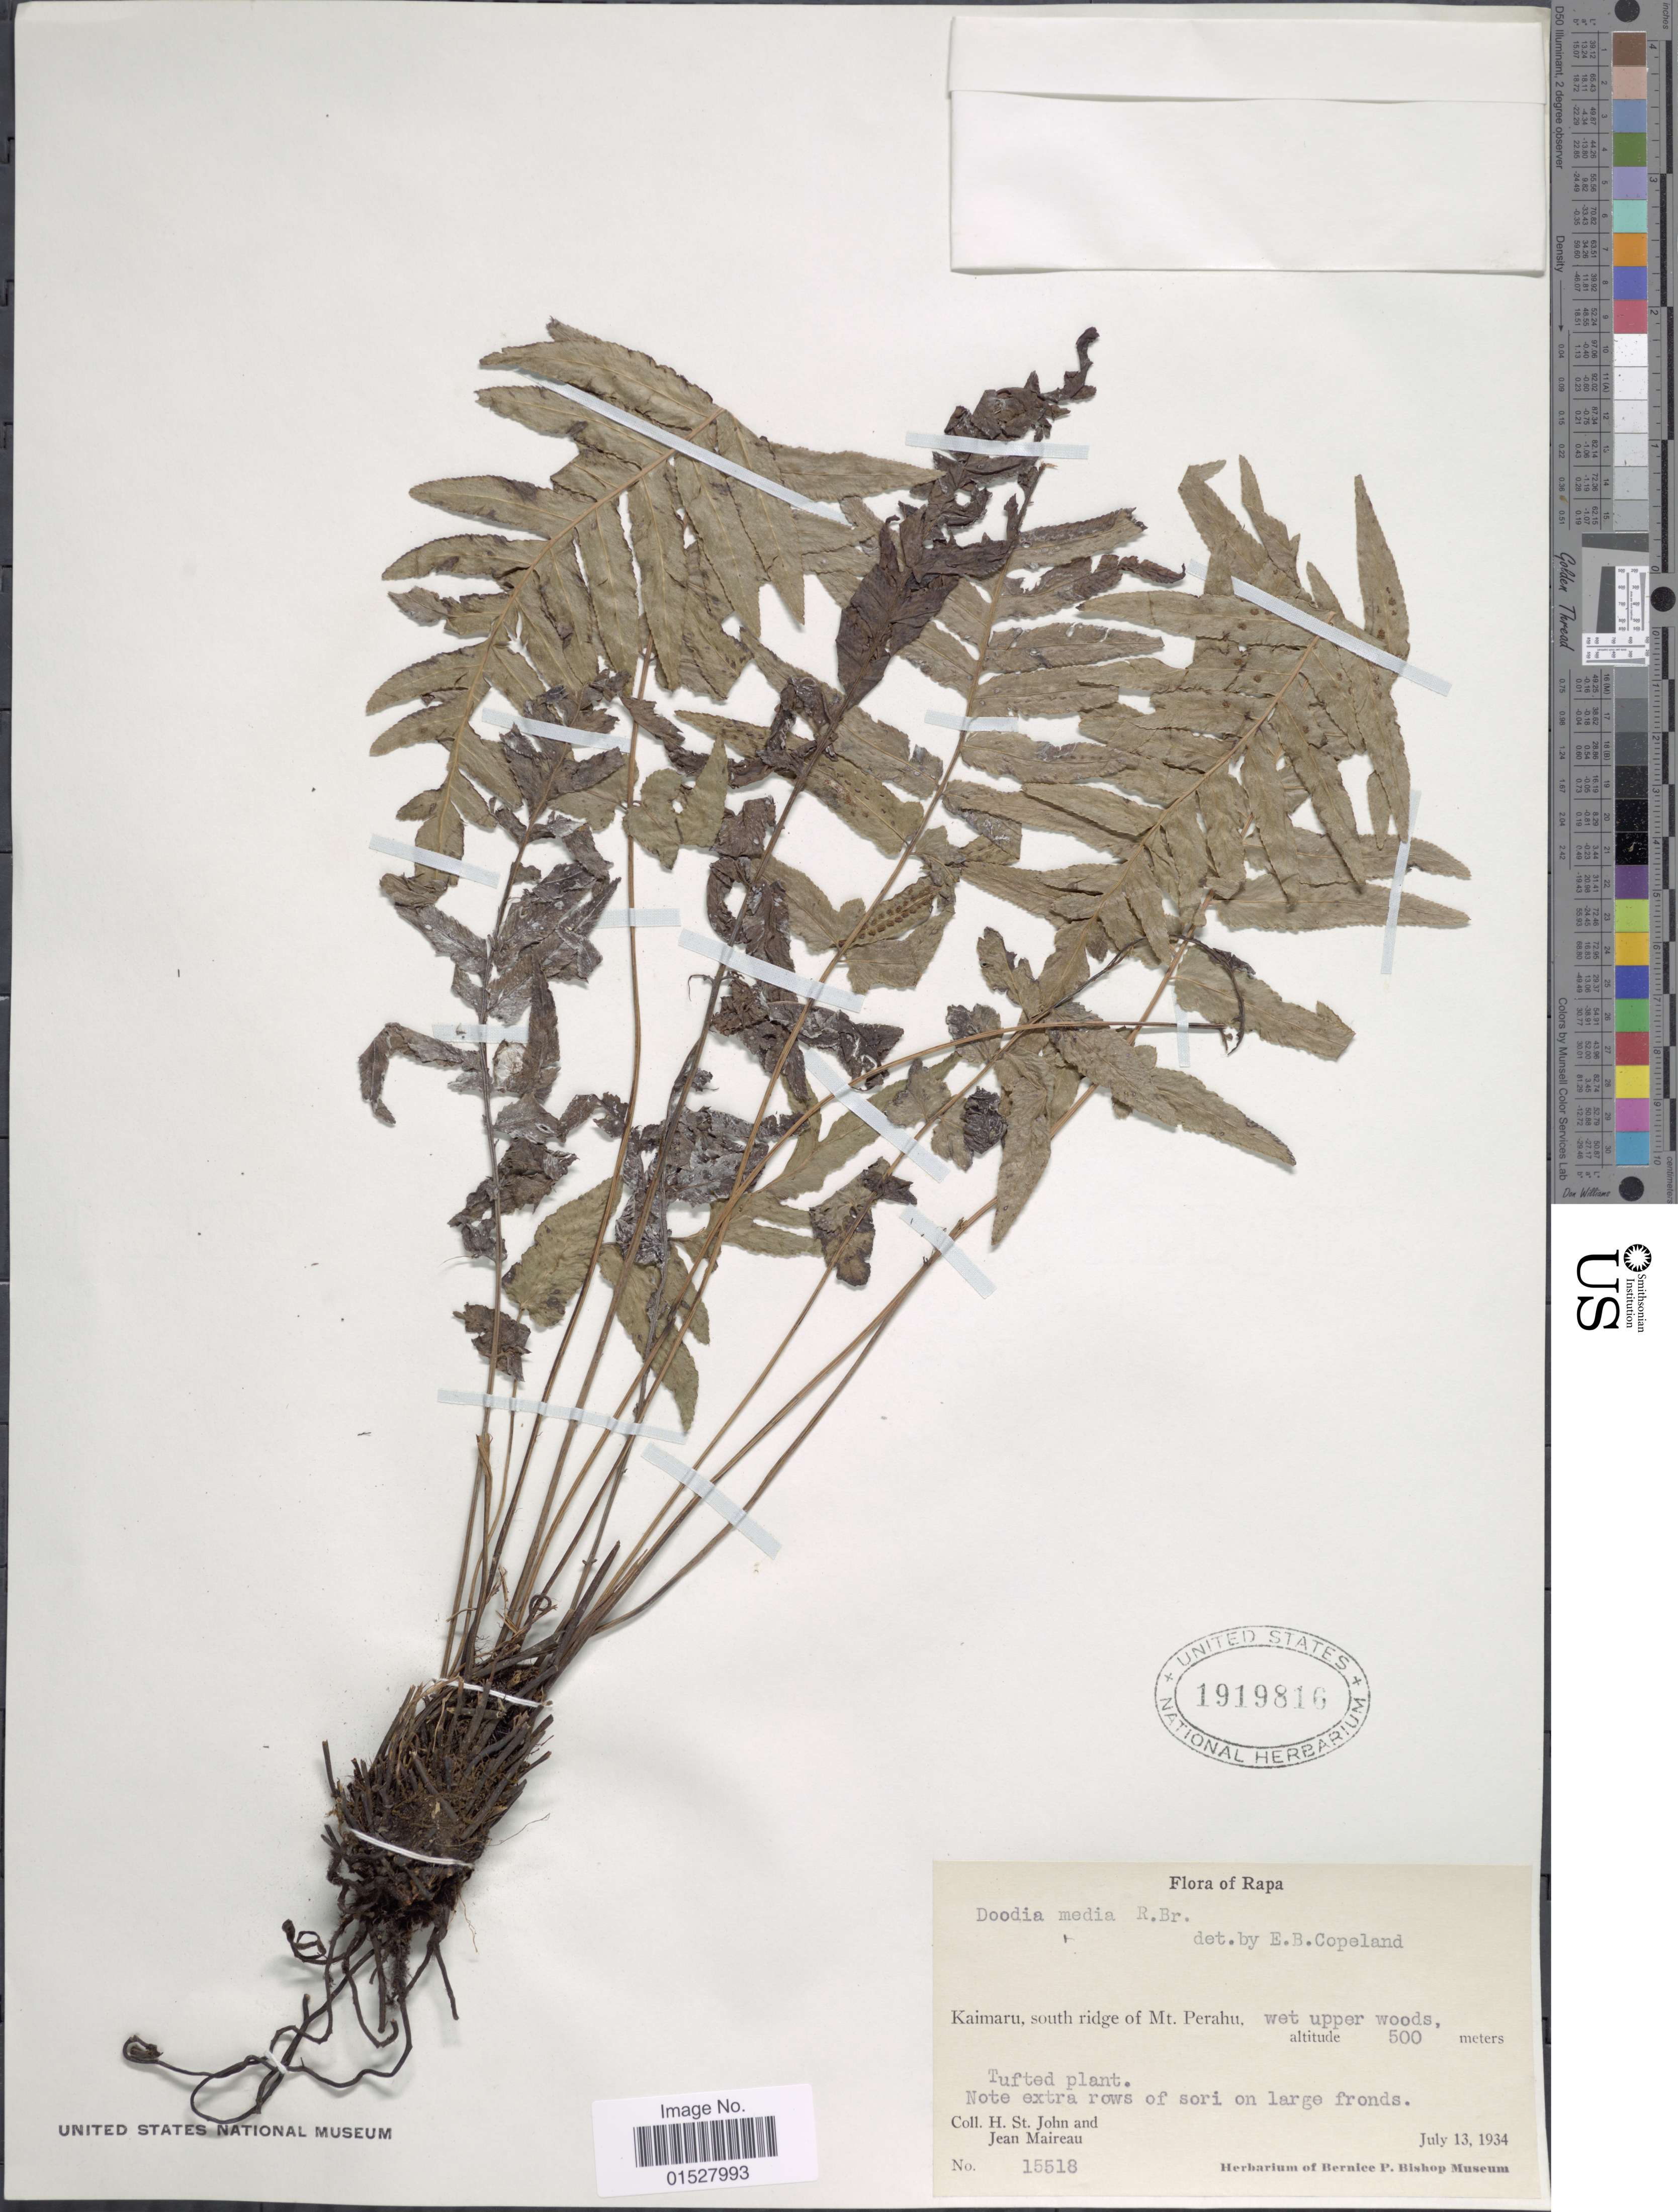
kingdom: Plantae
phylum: Tracheophyta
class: Polypodiopsida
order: Polypodiales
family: Blechnaceae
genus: Blechnum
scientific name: Blechnum medium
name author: (R. Br.) Christenh.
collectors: H. St. John & J. Maireau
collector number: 15518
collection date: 1934-07-13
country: French Polynesia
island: Rapa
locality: Rapa, Kaimaru, south ridge of Mt. Perahu, wet upper woods.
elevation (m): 500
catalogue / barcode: US 1919816